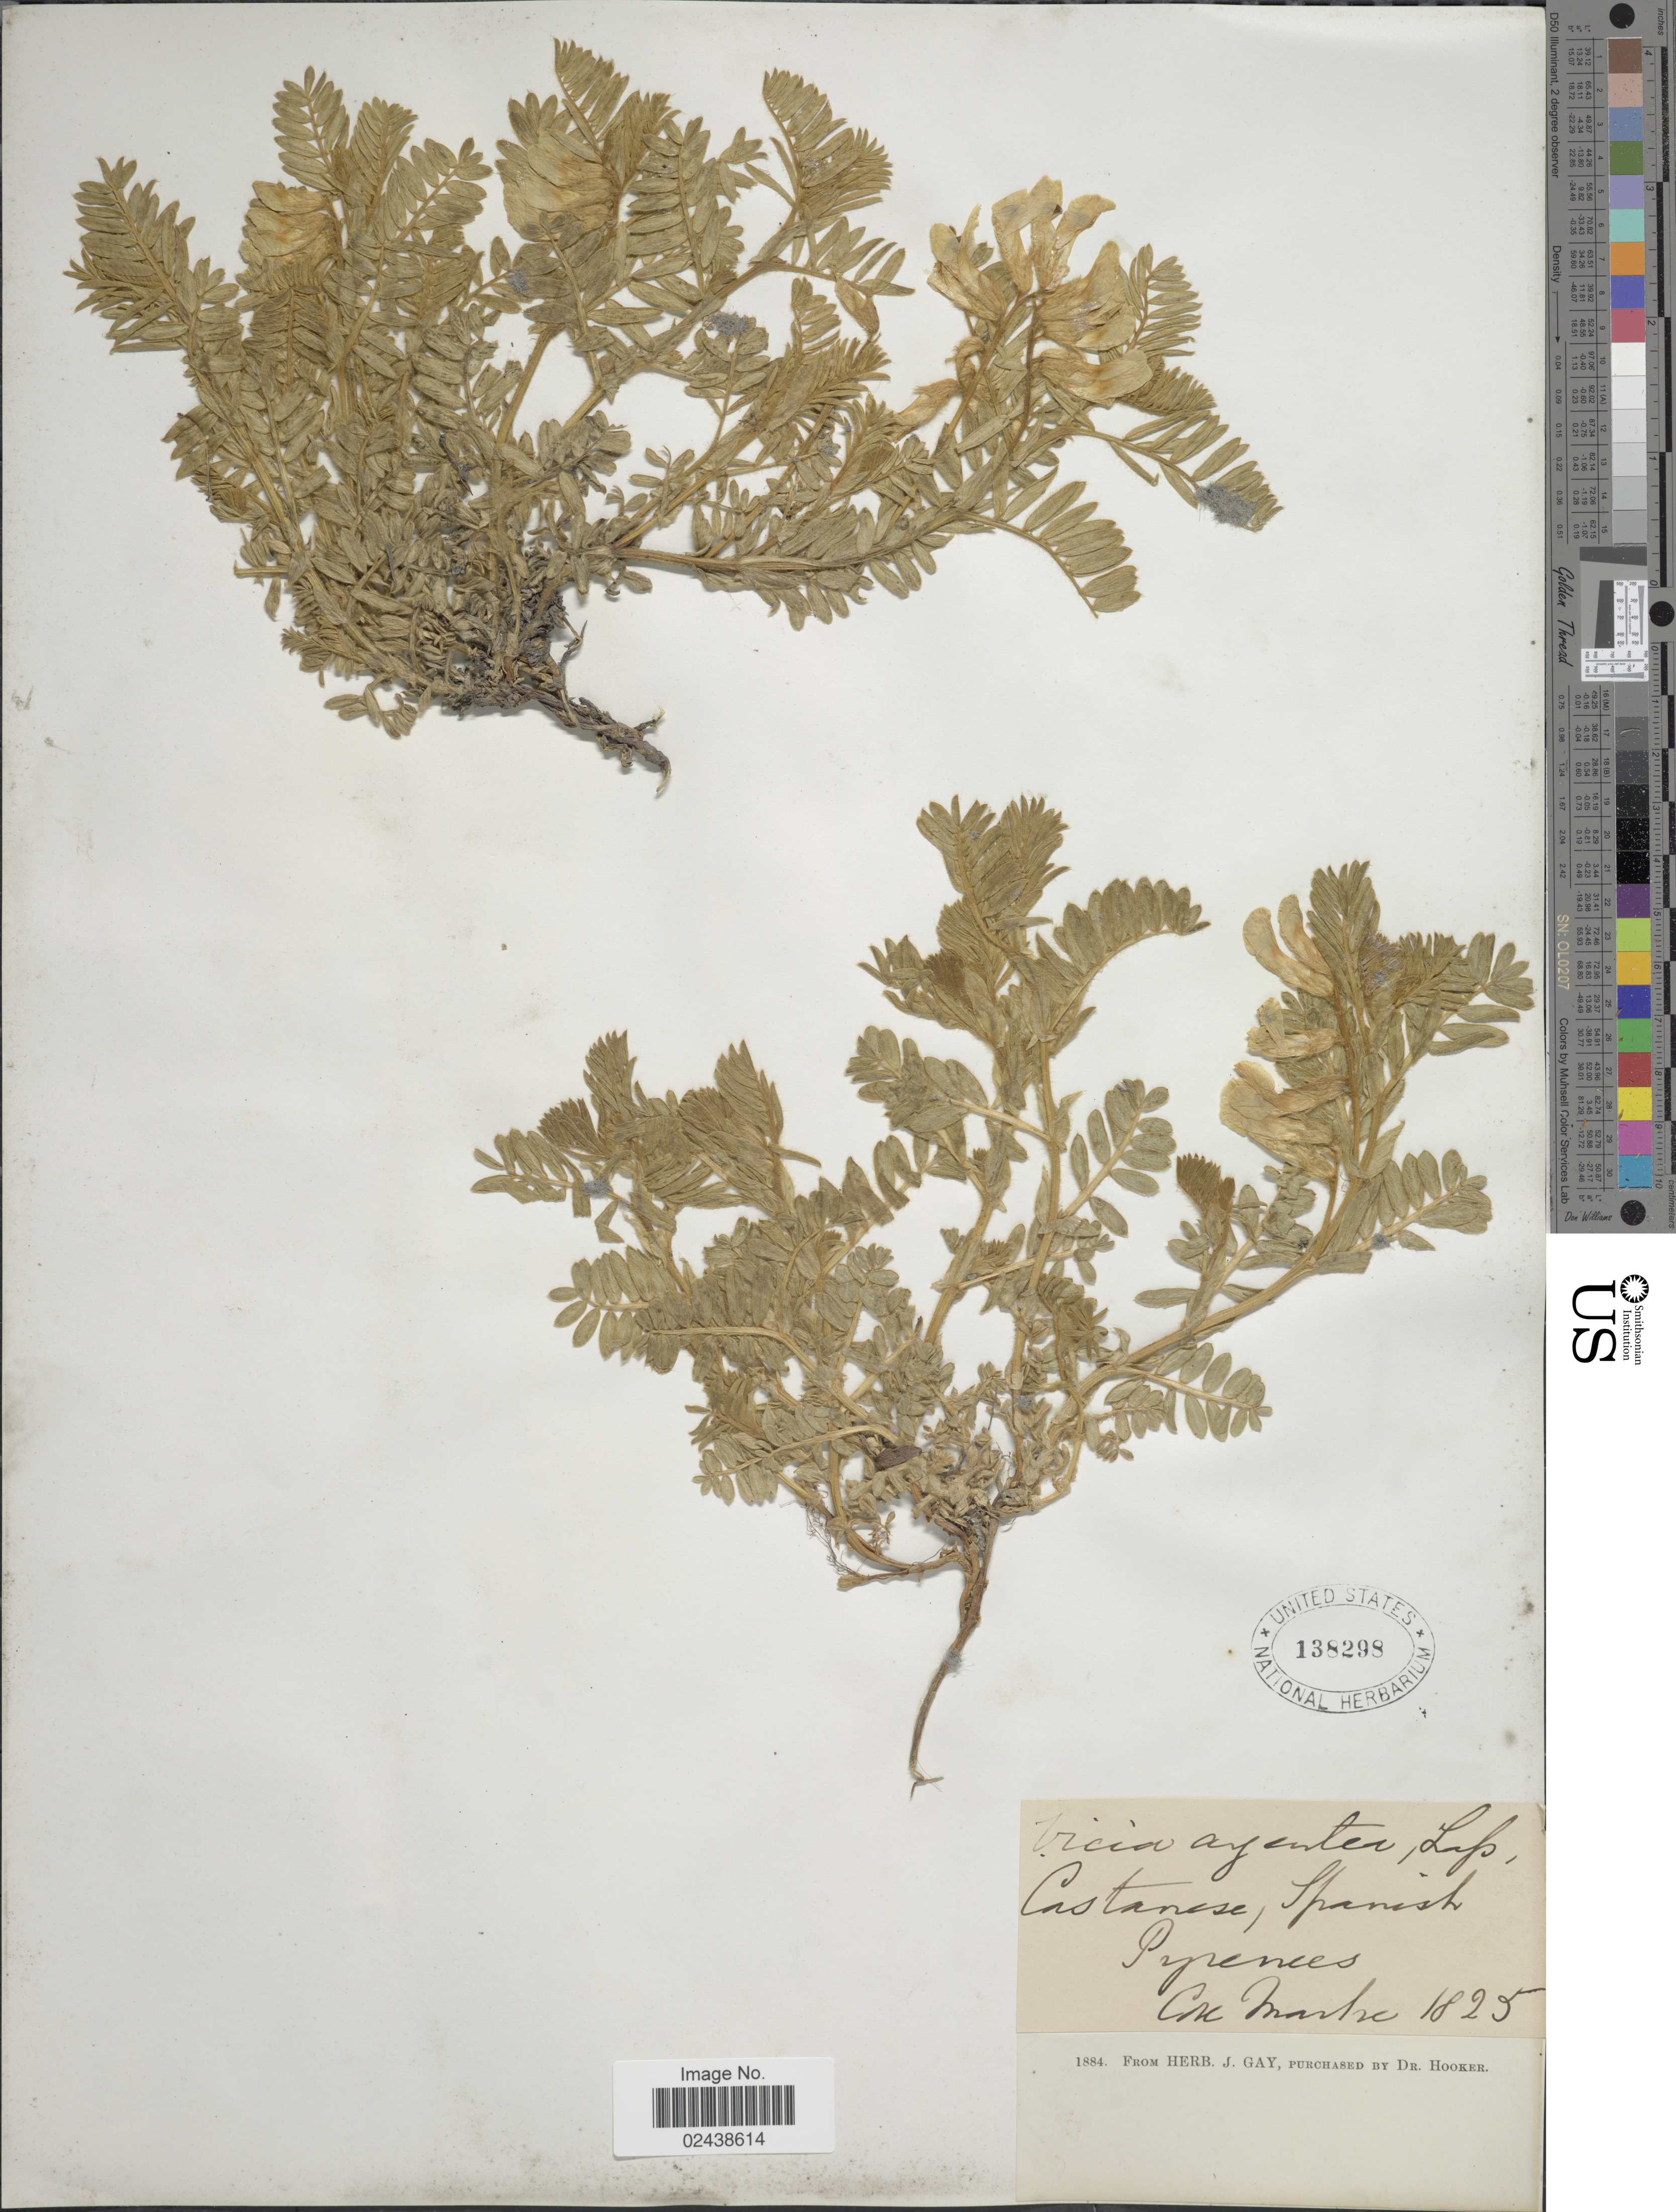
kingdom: Plantae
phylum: Tracheophyta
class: Magnoliopsida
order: Fabales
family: Fabaceae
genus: Vicia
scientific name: Vicia argentea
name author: Lapeyr.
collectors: ex herb. J. Gay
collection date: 1825-03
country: France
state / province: Occitanie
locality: Castanese, Spanish Pyrenees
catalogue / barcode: US 138298